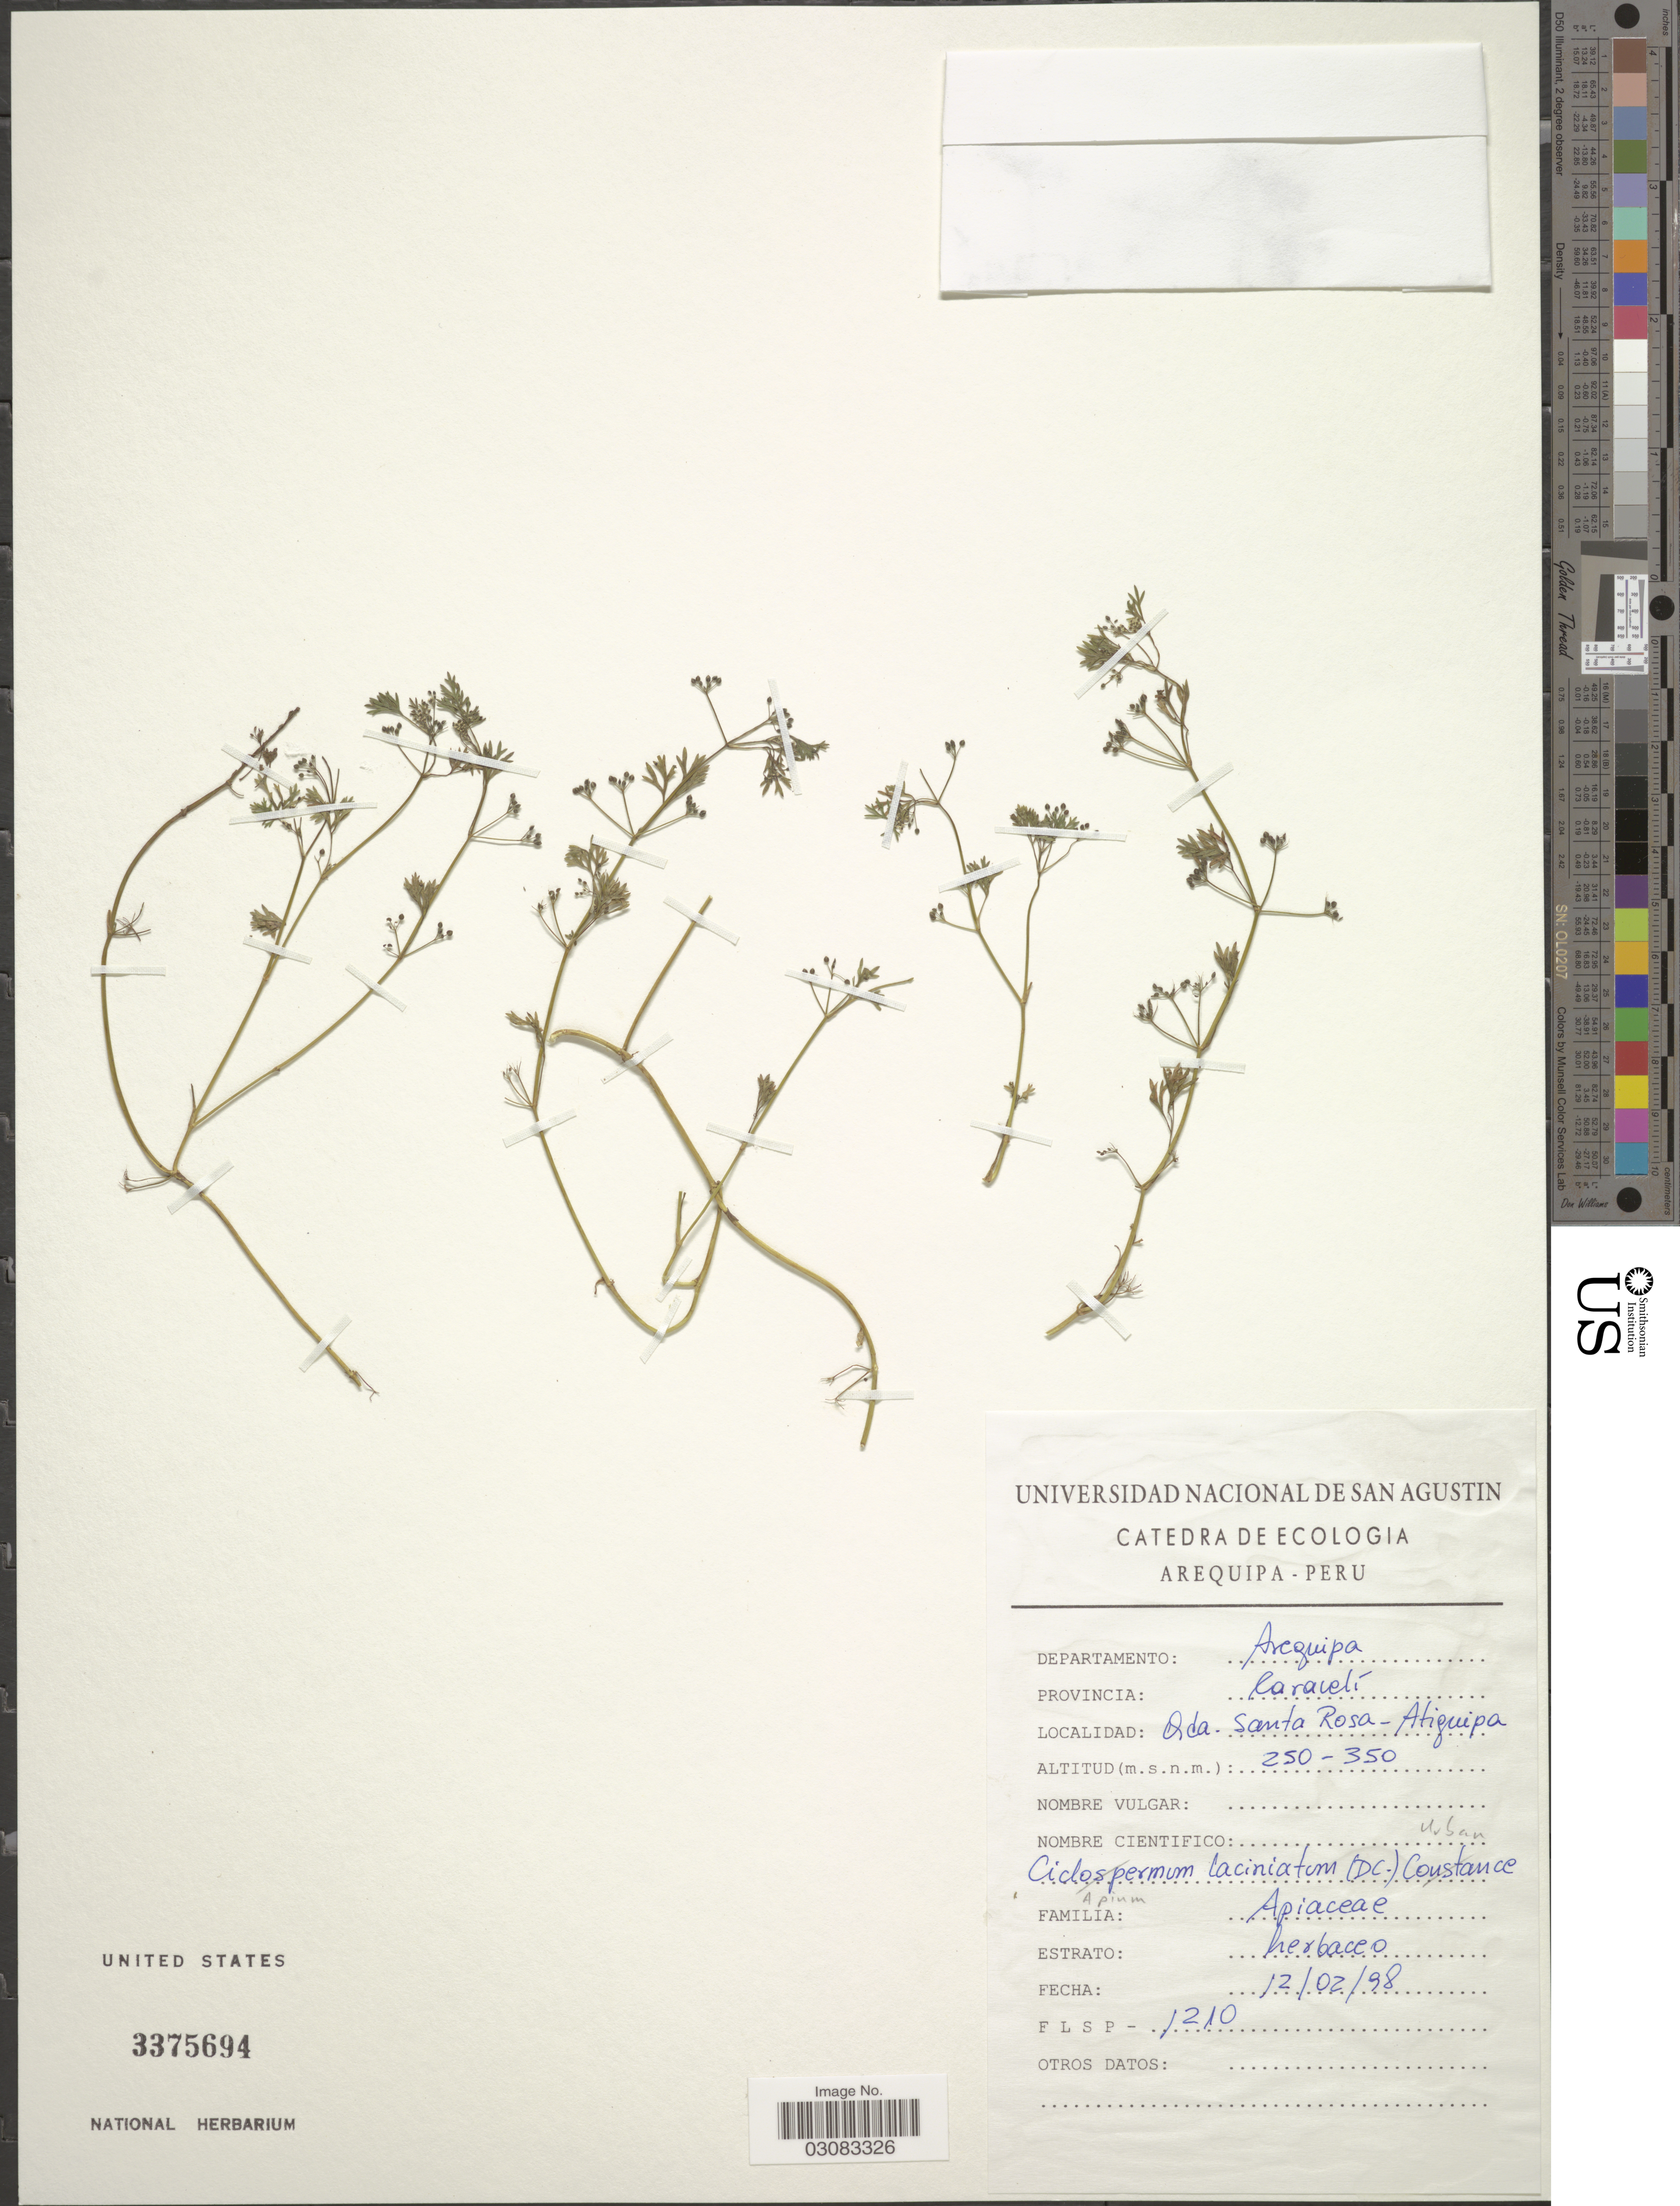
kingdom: Plantae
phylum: Tracheophyta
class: Magnoliopsida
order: Apiales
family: Apiaceae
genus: Cyclospermum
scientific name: Cyclospermum laciniatum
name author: (DC.) Constance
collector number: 1210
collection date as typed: Transcribed d/m/y: 12/2/98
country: Peru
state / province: Arequipa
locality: Departamento: Arequipa. Provincia: Caravelí. Qda. Santa Rosa - Atiquipa.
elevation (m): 250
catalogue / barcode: US 3375694